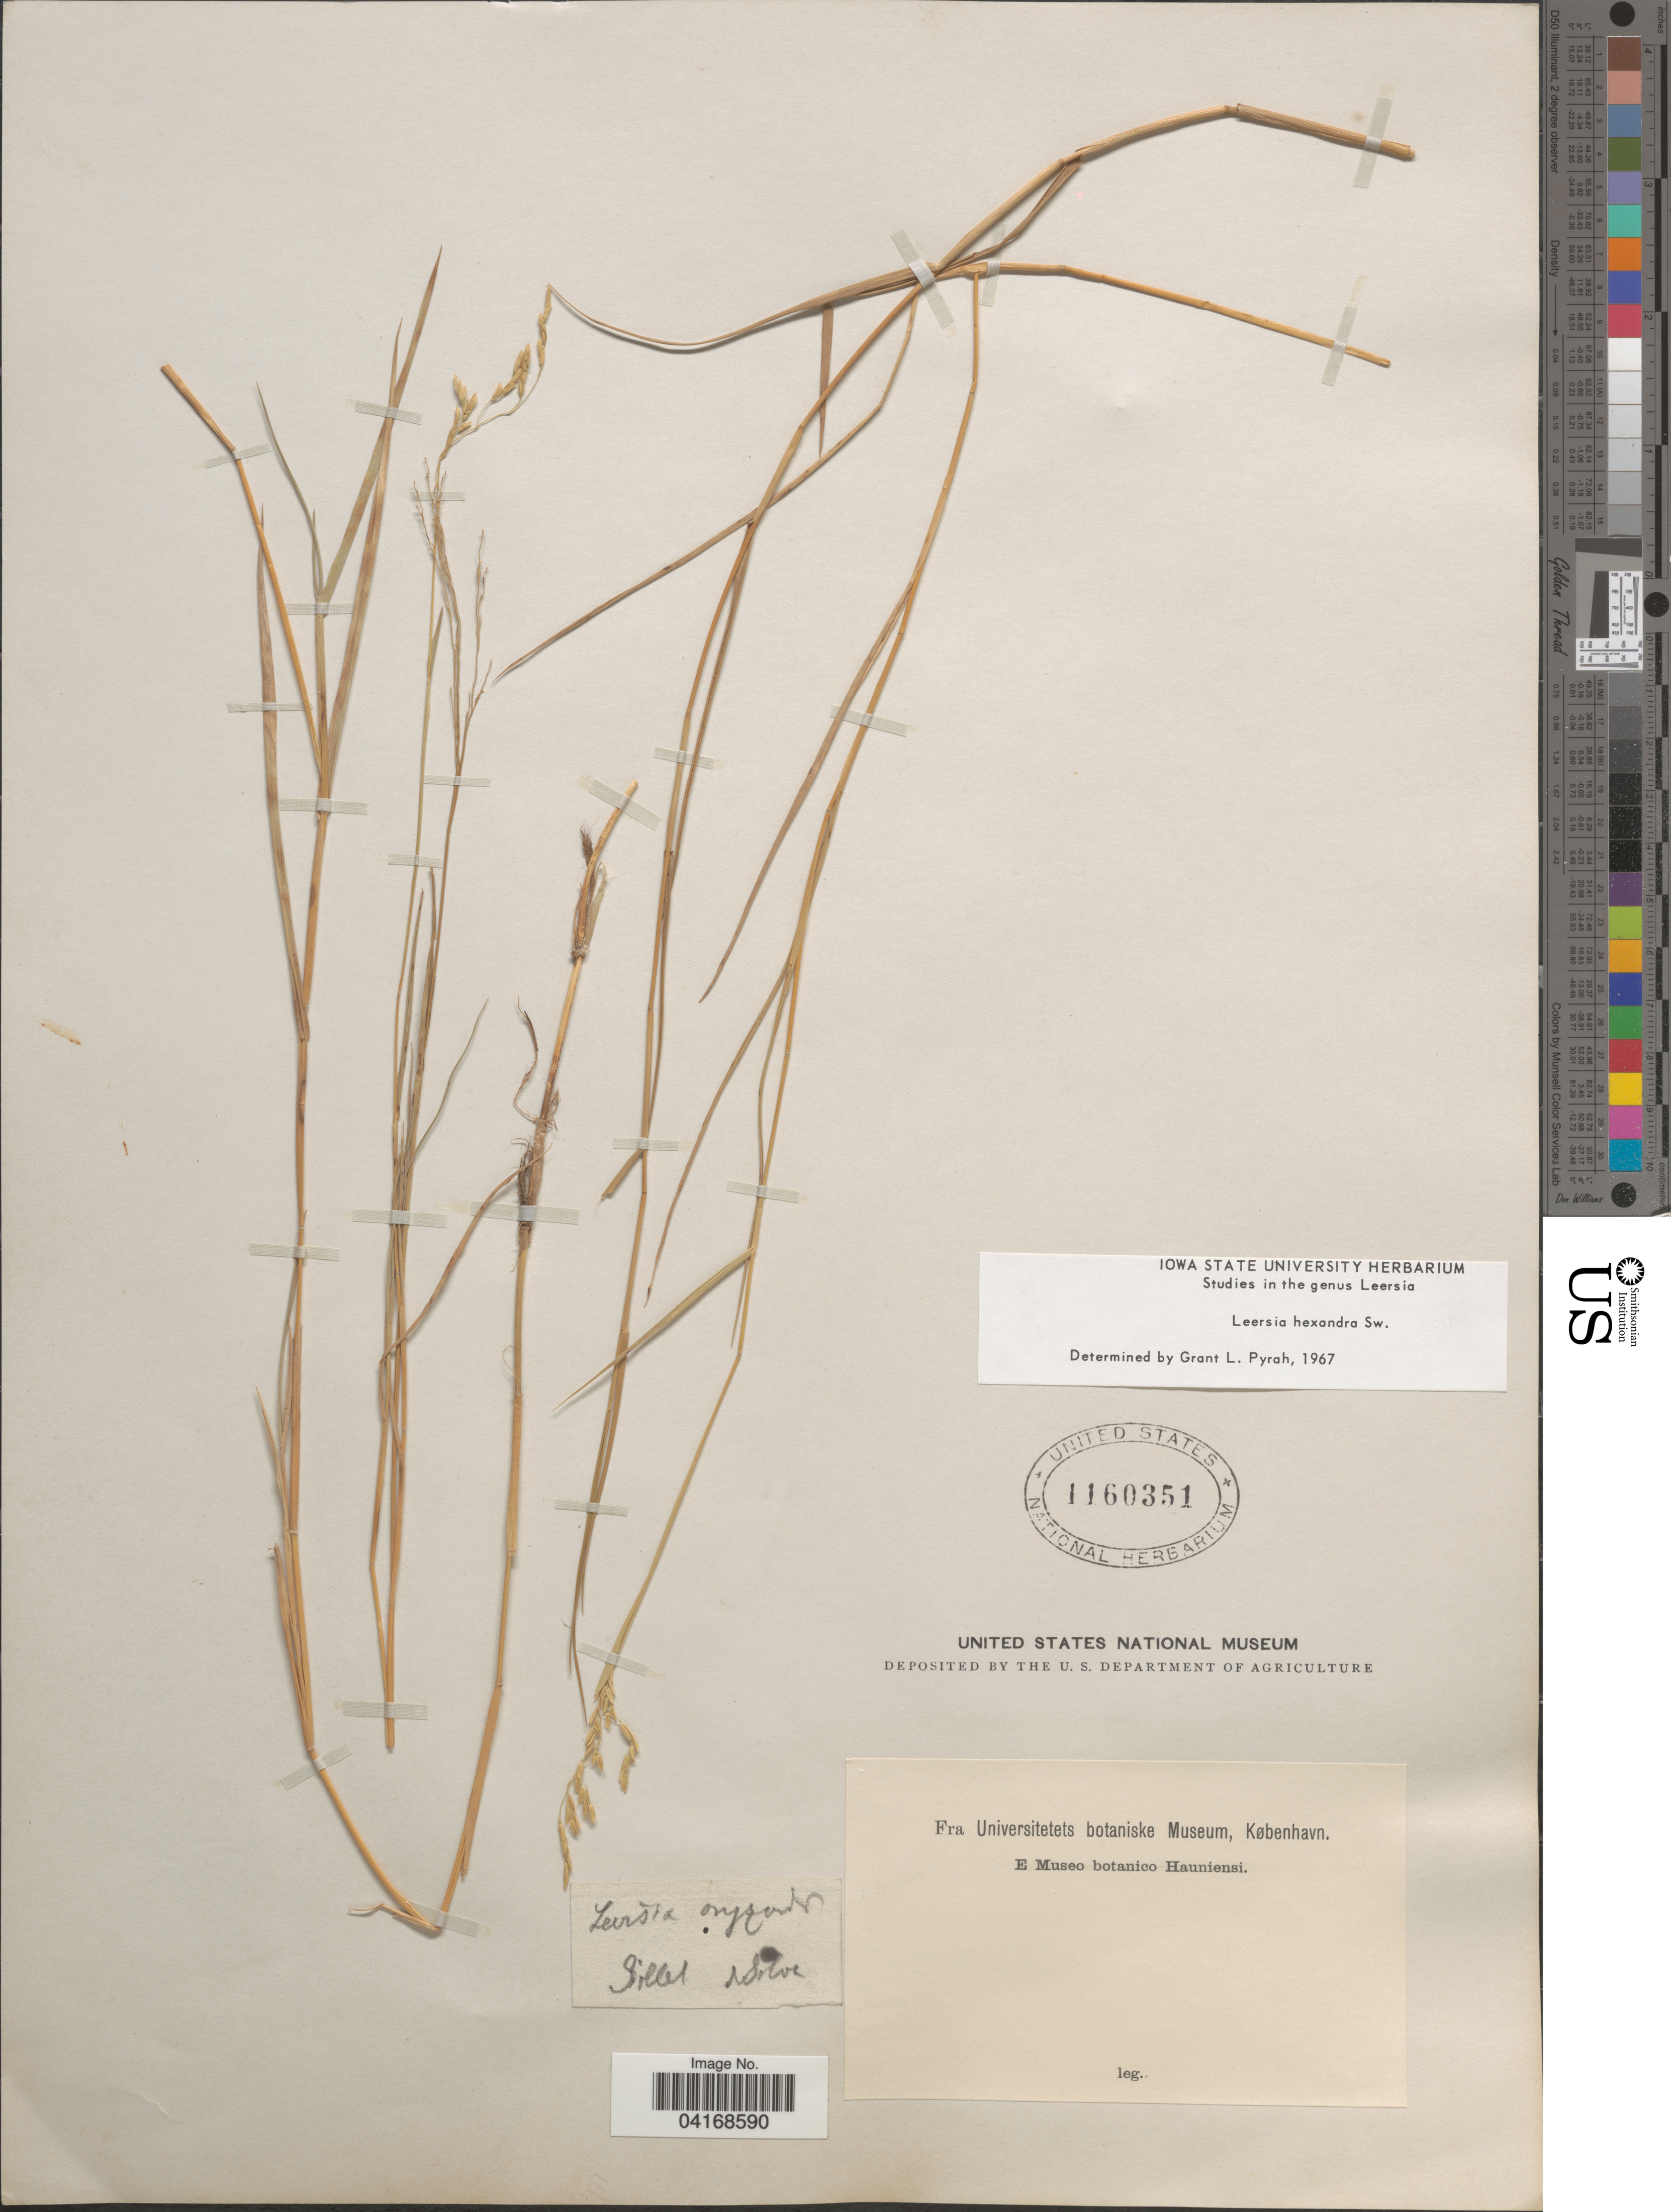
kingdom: Plantae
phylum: Tracheophyta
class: Liliopsida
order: Poales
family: Poaceae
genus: Leersia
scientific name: Leersia hexandra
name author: Sw.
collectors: -- Sillett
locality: [illegible text].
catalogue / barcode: US 1160351